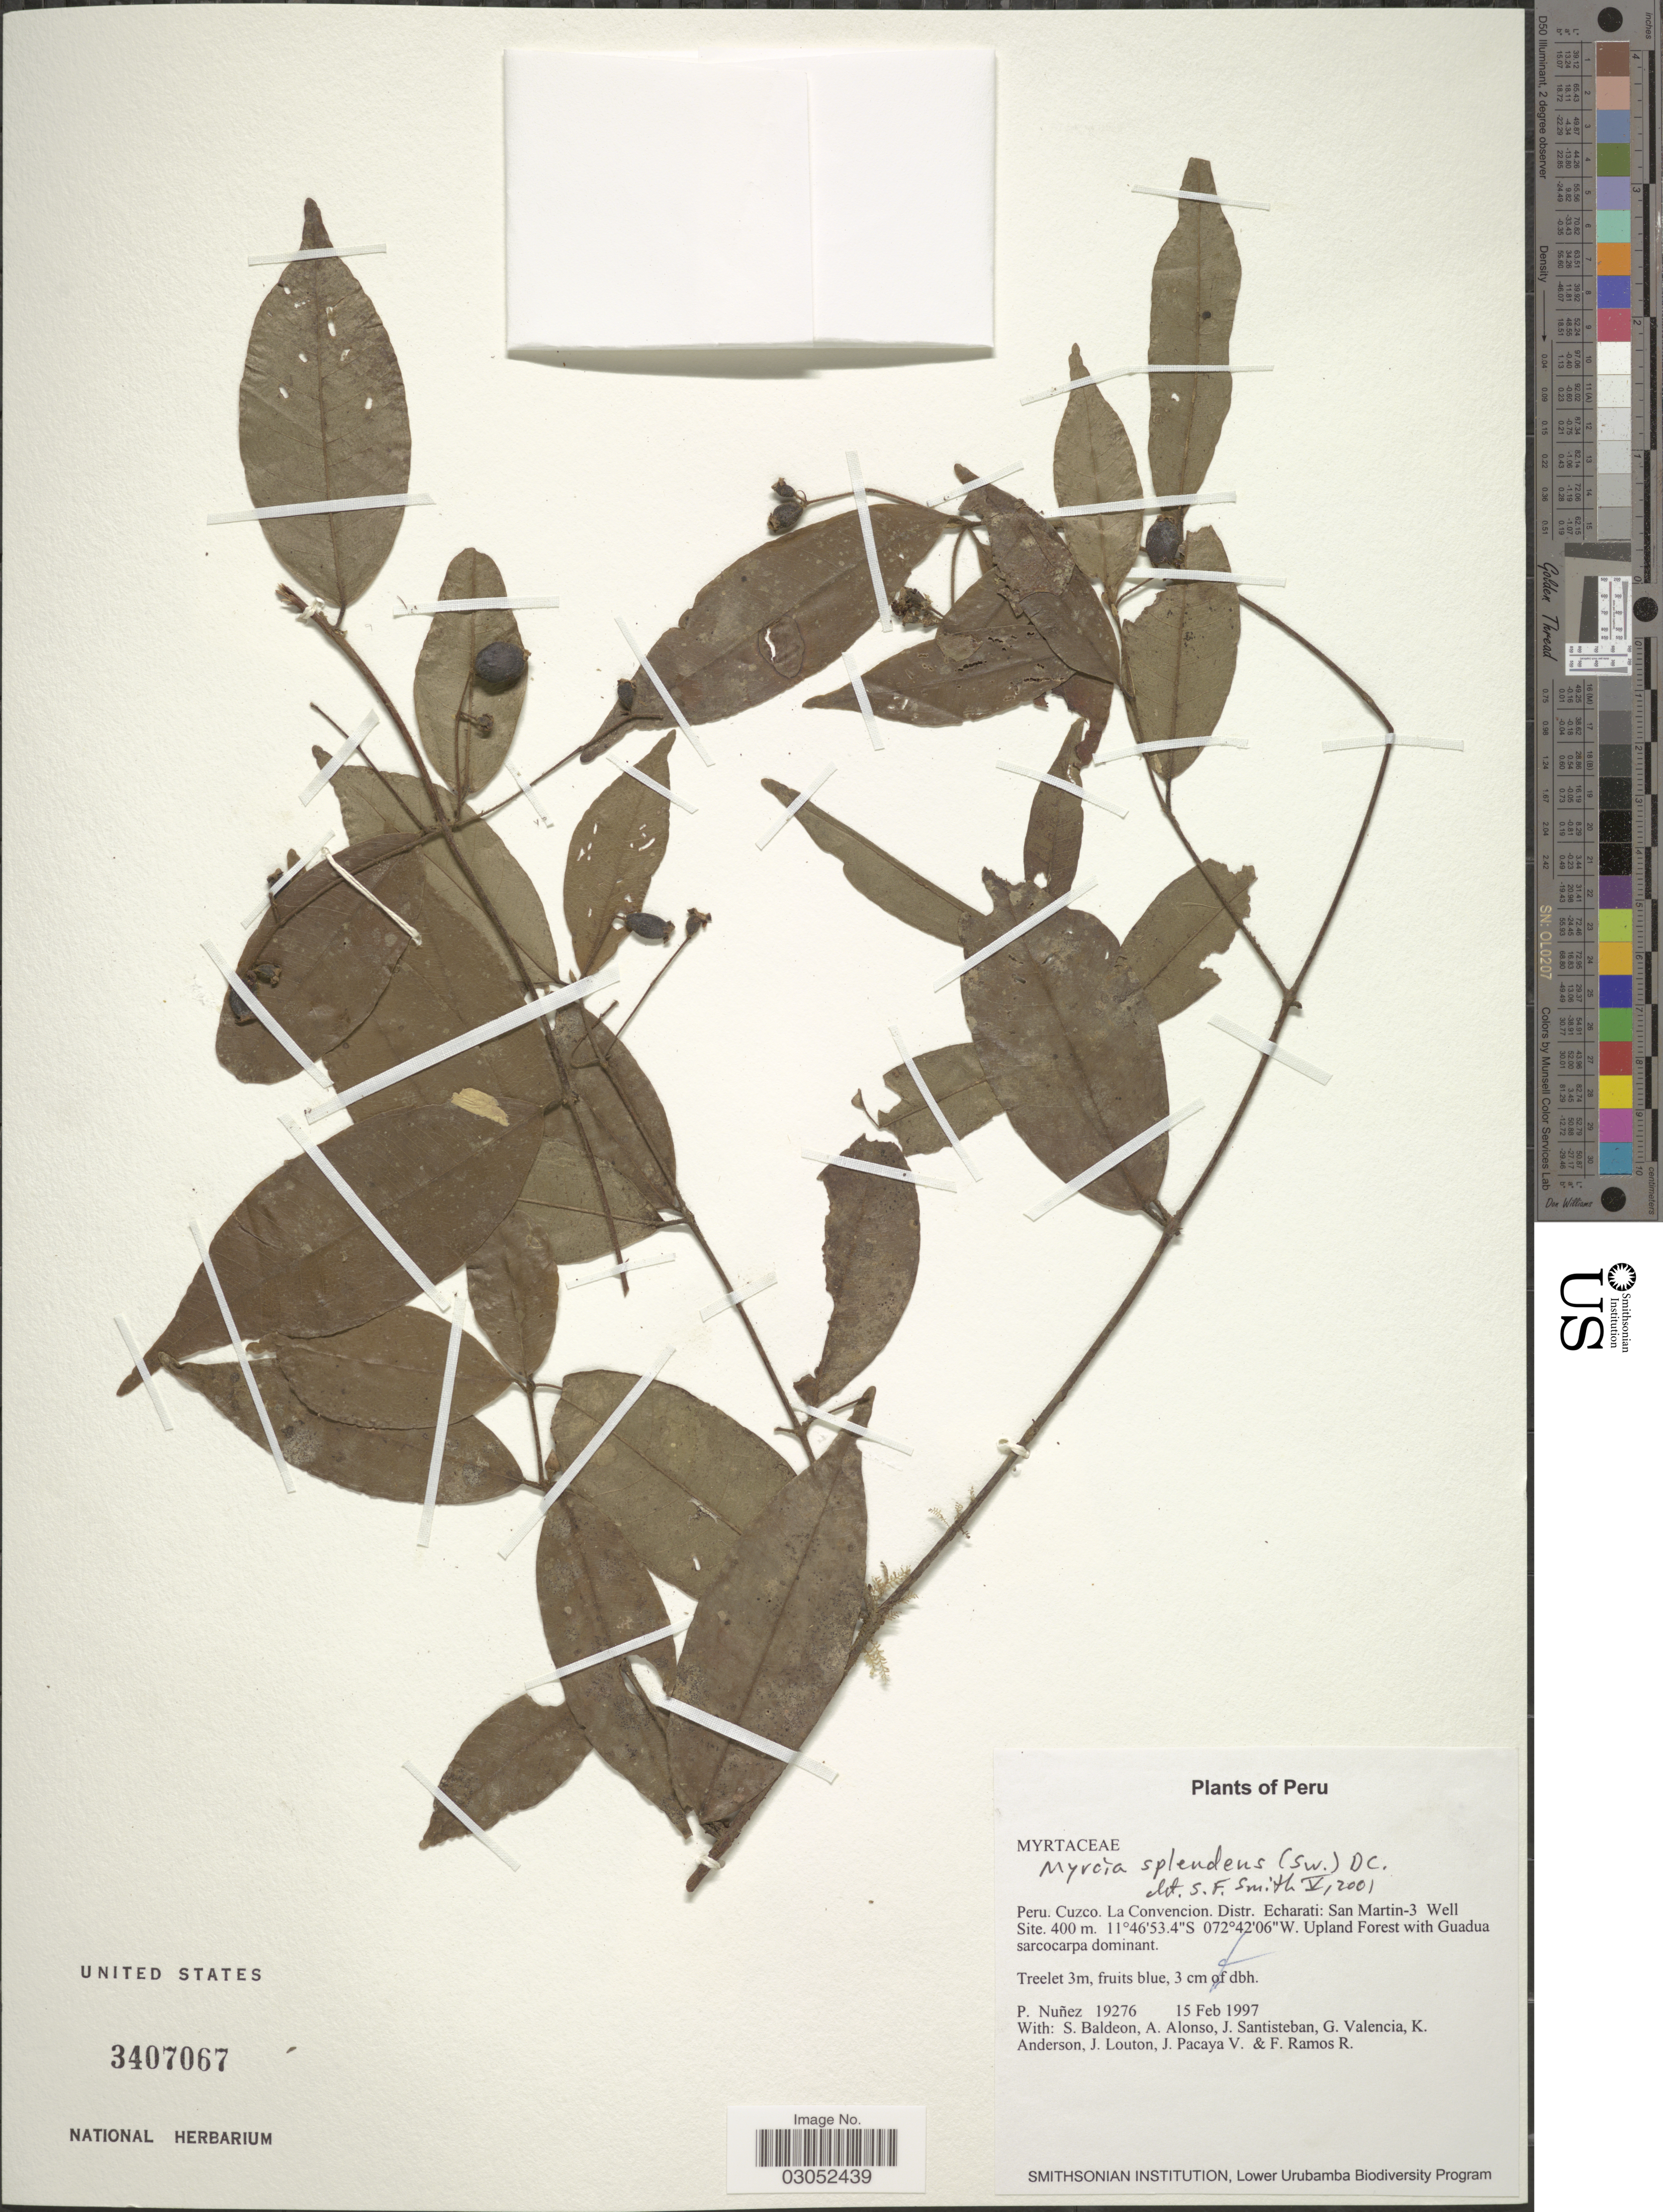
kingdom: Plantae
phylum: Tracheophyta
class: Magnoliopsida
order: Myrtales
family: Myrtaceae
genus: Myrcia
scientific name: Myrcia splendens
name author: (Sw.) DC.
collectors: P. Nuñez V., S. Baldeon, A. Alonso, J. Santisteban & et al.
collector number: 19276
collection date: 1997-02-15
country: Peru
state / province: Cusco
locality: Cuzco. La Convencion. Distr. Echarati: San Martin - 3 Well Site.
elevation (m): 400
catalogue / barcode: US 3407067